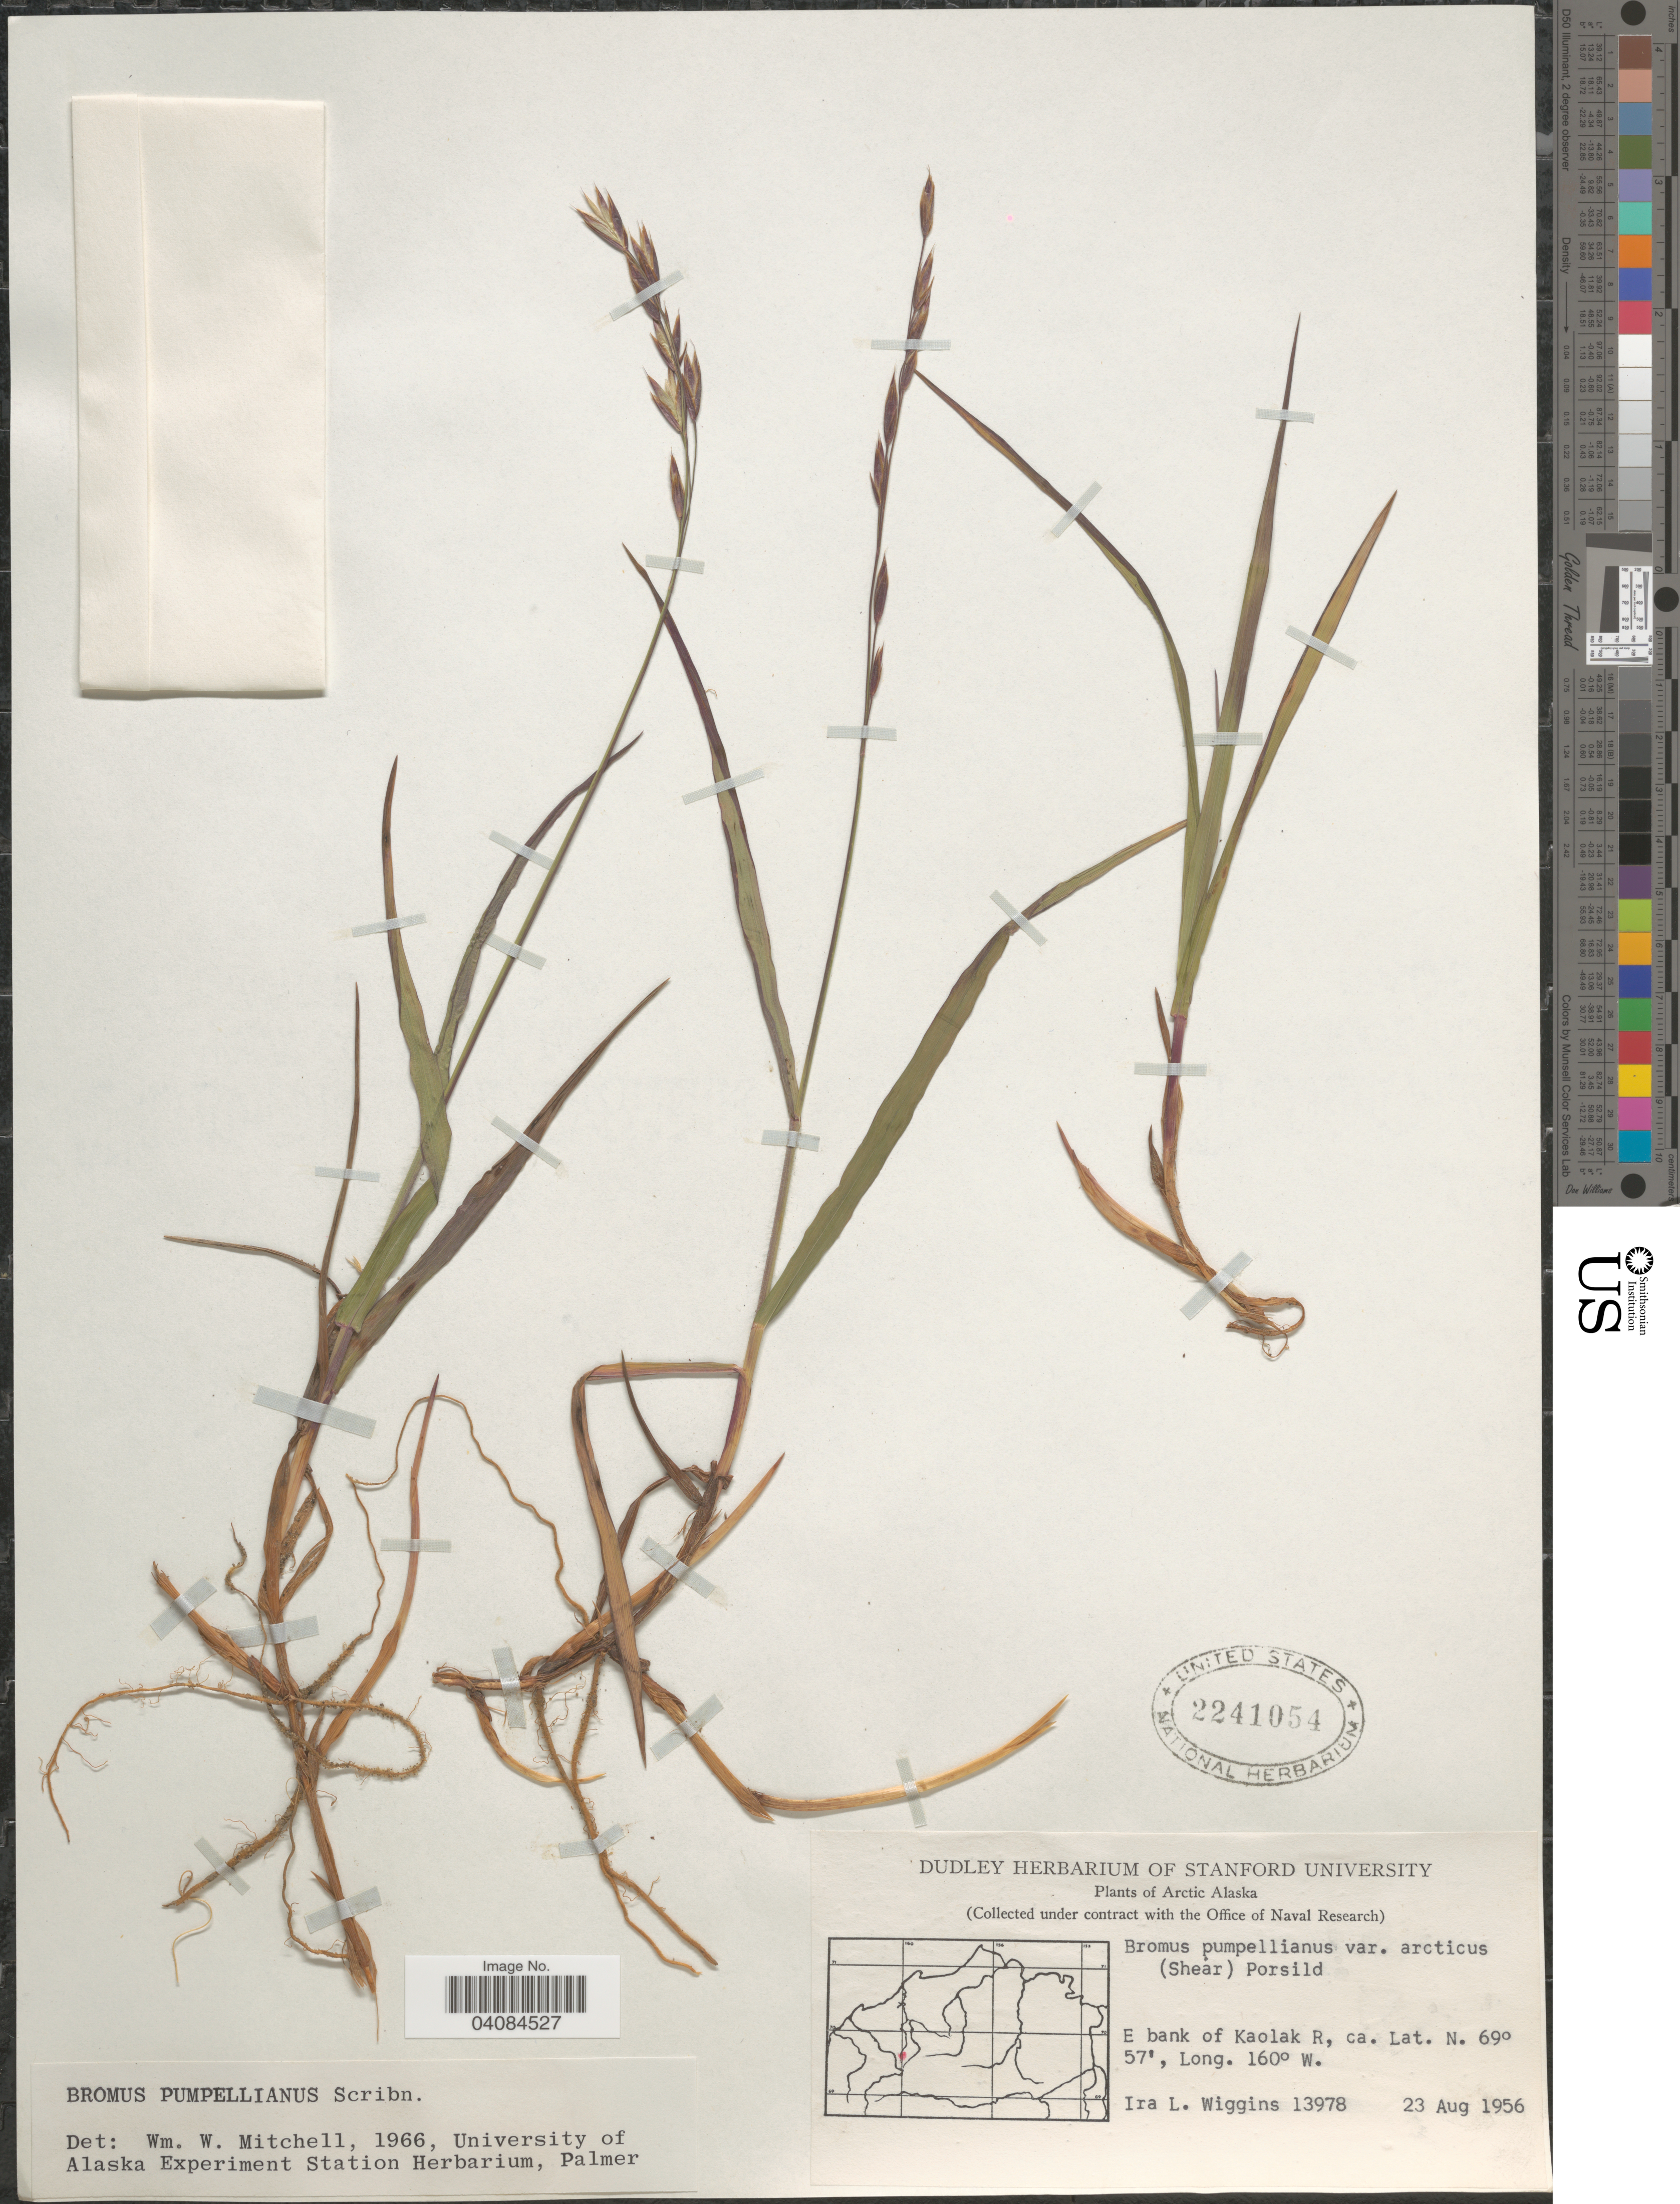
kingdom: Plantae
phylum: Tracheophyta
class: Liliopsida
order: Poales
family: Poaceae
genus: Bromus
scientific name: Bromus pumpellianus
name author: Scribn.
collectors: I. L. Wiggins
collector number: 13978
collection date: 1956-08-23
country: United States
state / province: Alaska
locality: Arctic Alaska. E bank of Kaolak R.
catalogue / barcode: US 2241054